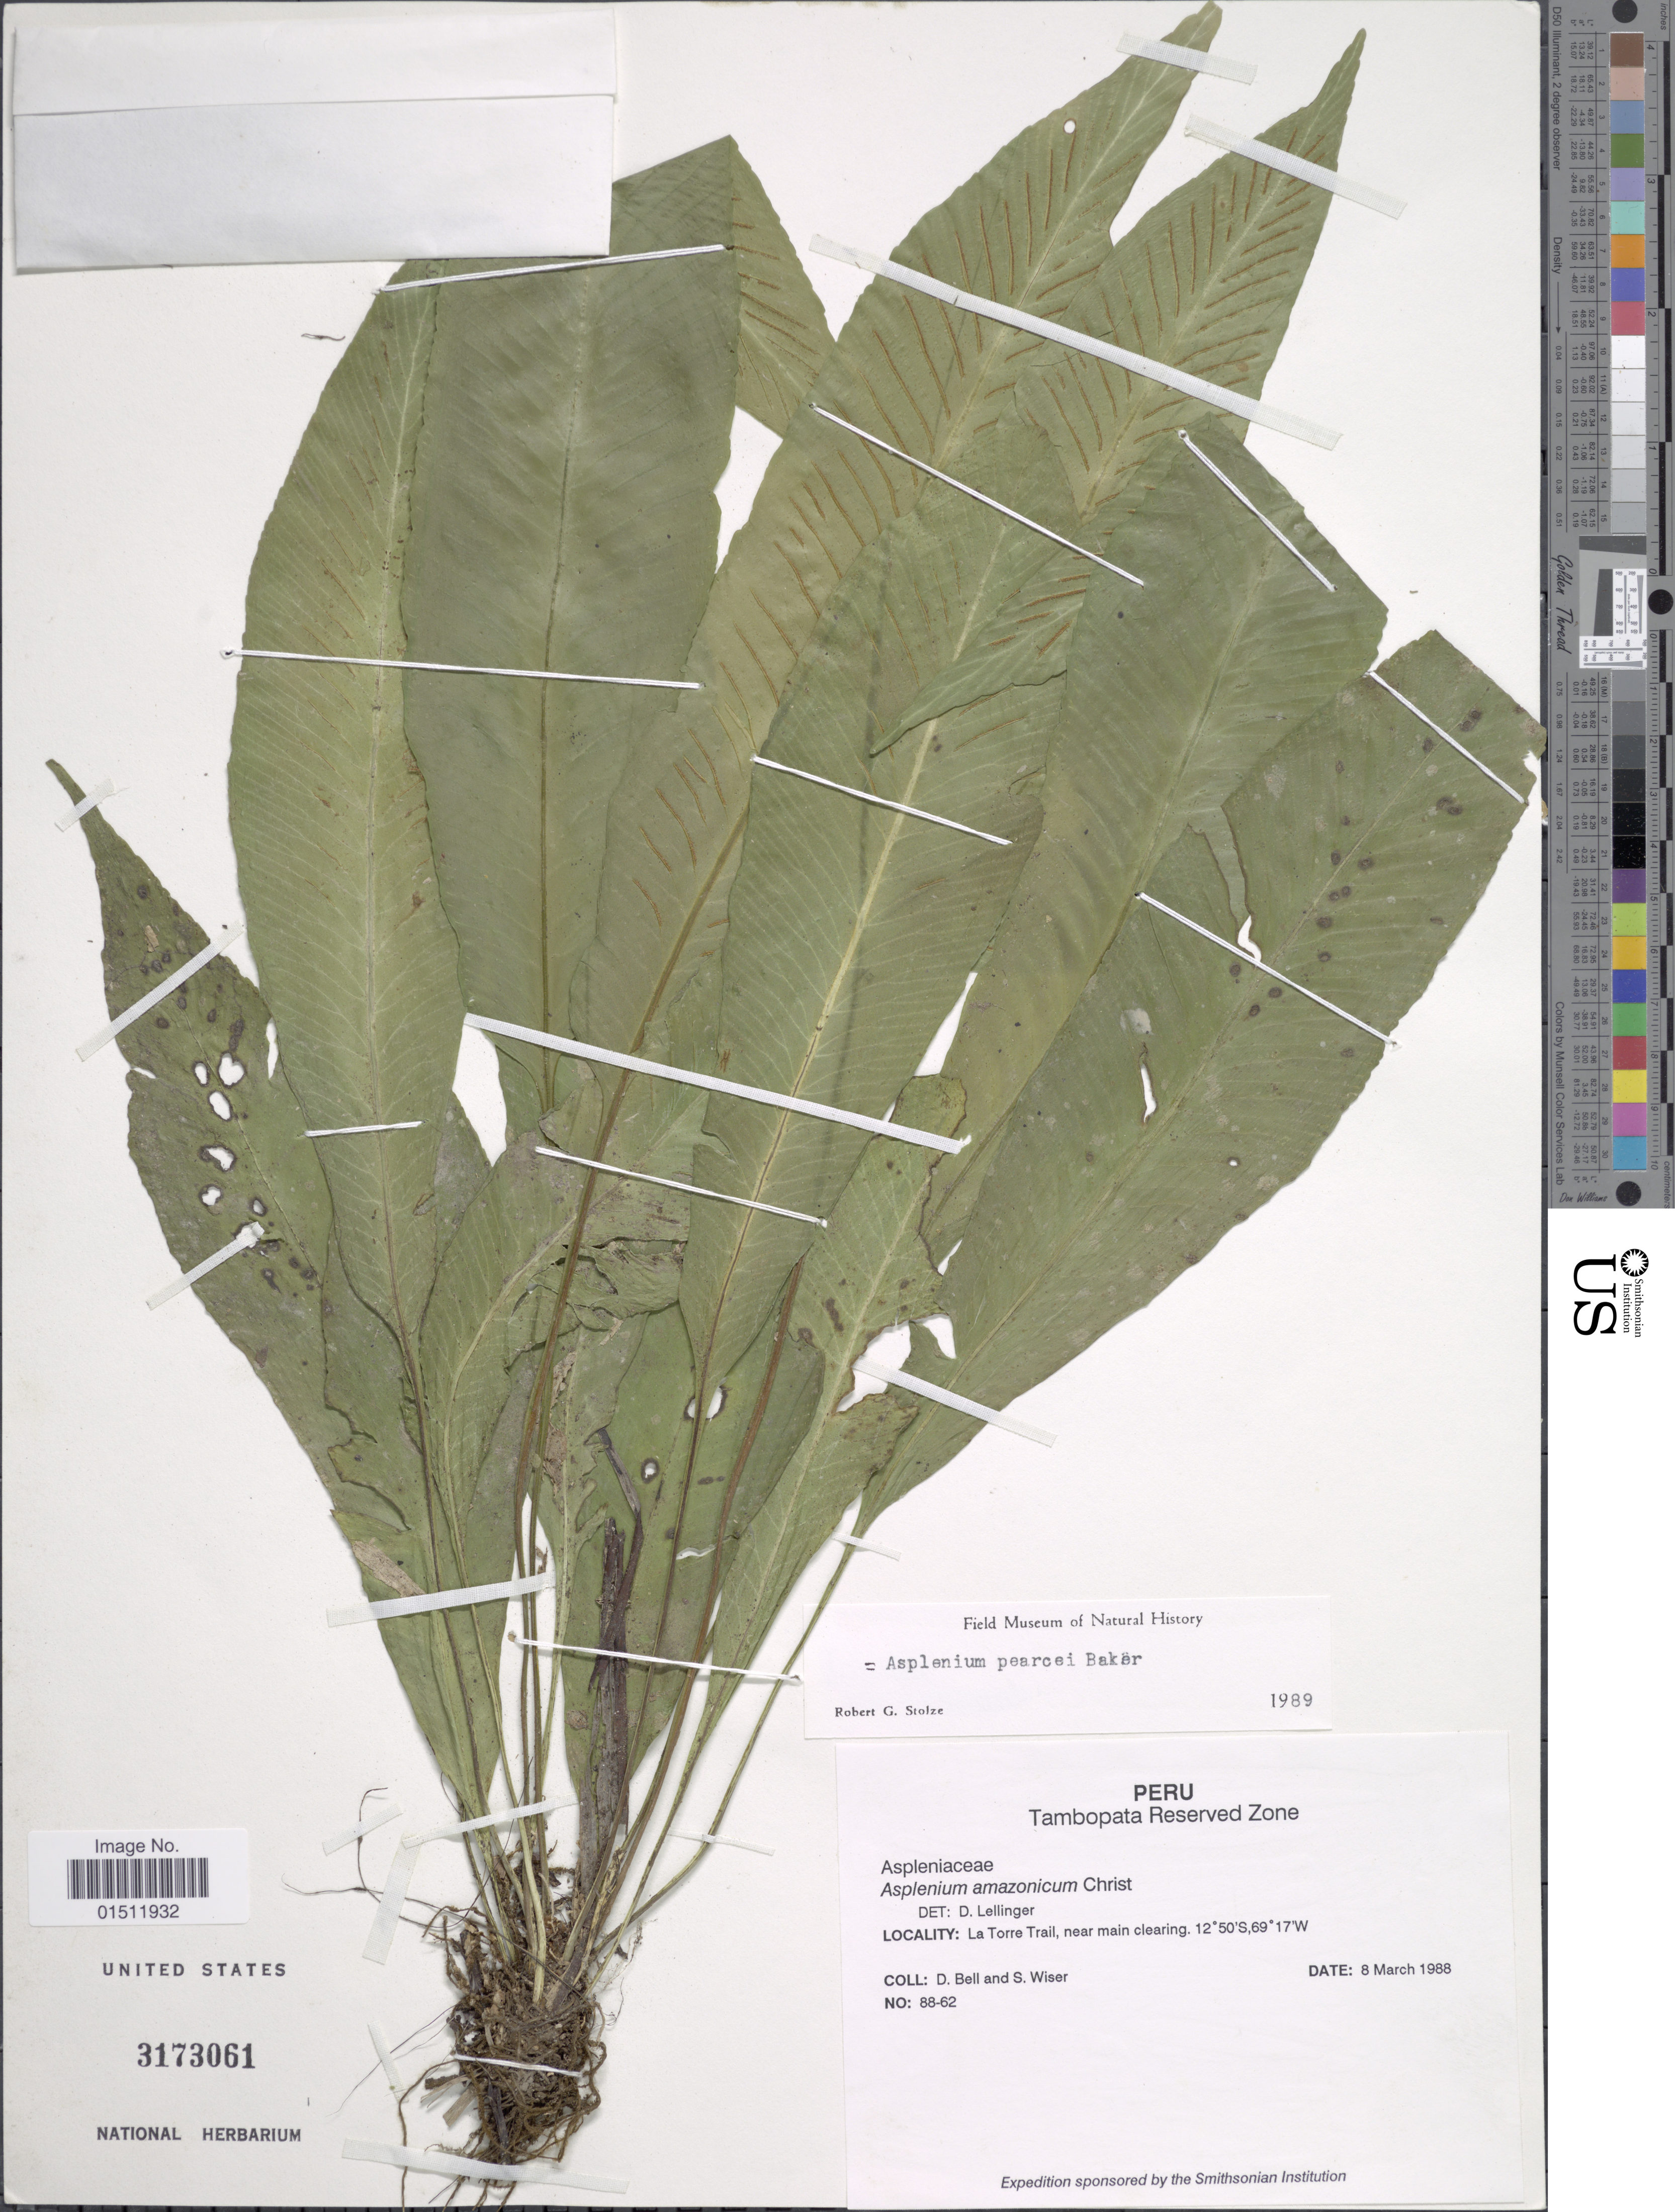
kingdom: Plantae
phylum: Tracheophyta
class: Polypodiopsida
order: Polypodiales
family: Aspleniaceae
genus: Asplenium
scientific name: Asplenium pearcei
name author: Baker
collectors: D. A. Bell & S. Wiser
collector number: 88-62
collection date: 1988-03-08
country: Peru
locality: La Torre Trail, near main clearing. Tambopata reserved Zone.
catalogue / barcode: US 3173061